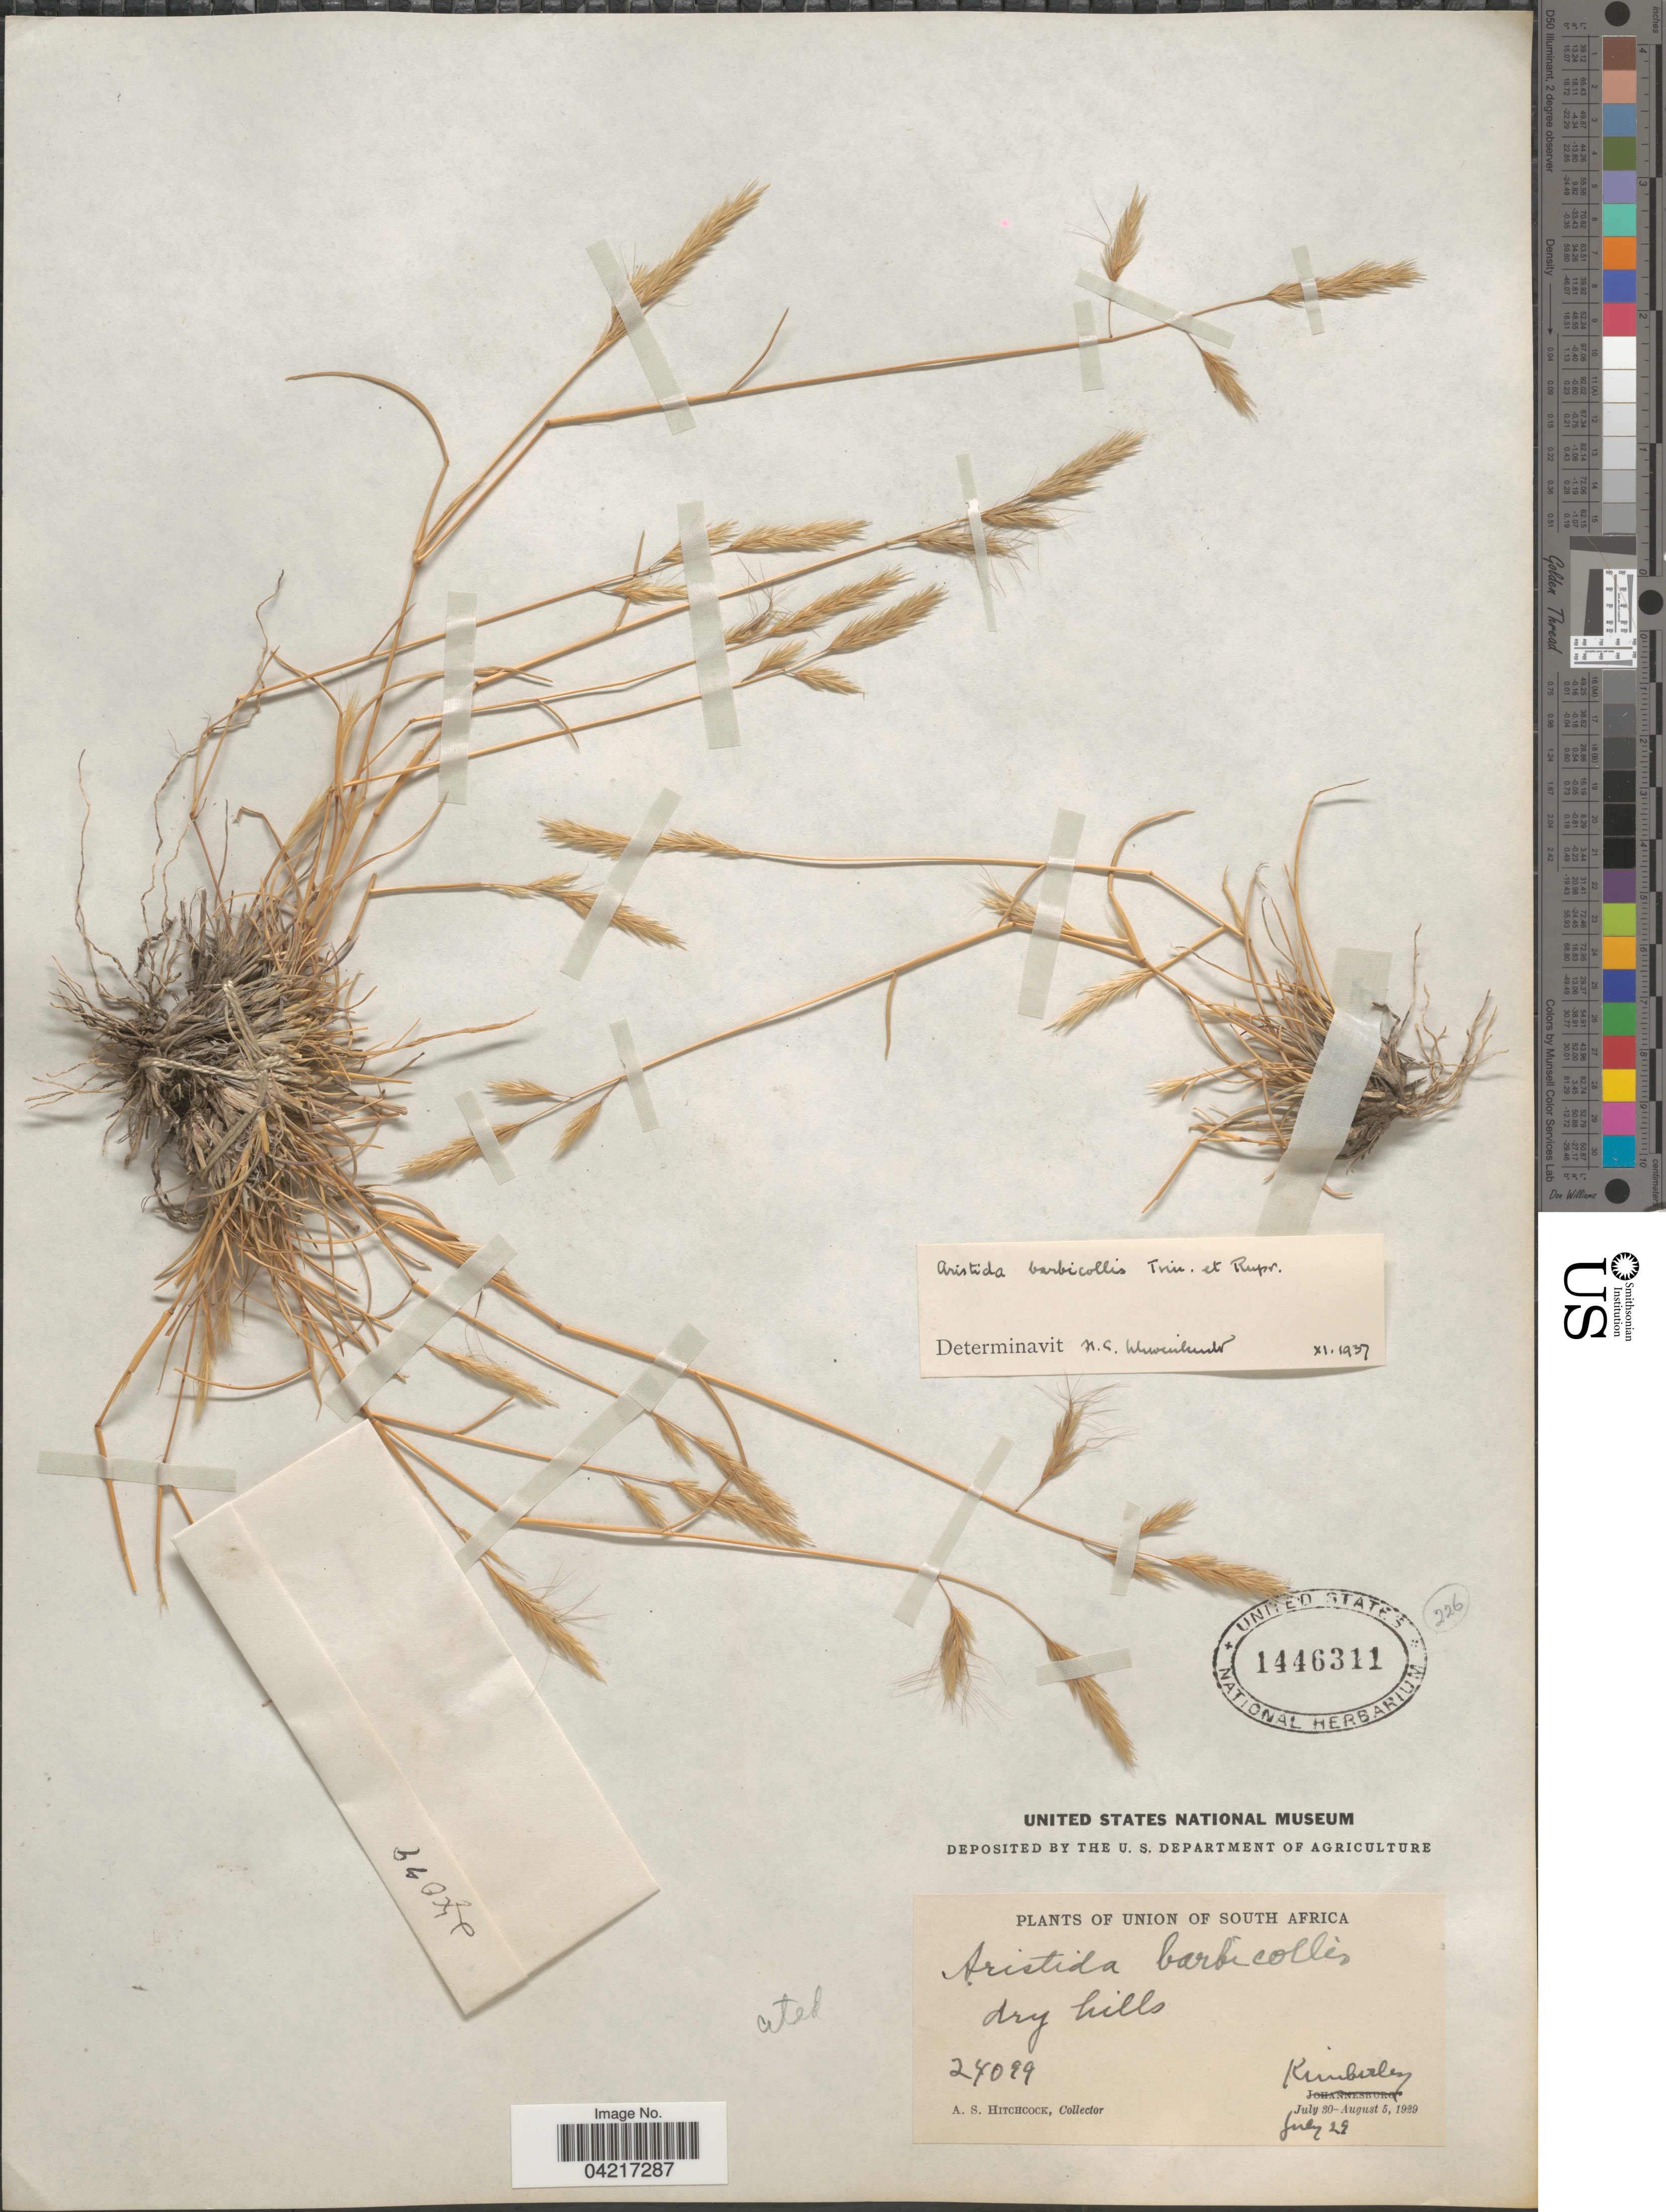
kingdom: Plantae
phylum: Tracheophyta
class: Liliopsida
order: Poales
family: Poaceae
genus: Aristida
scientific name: Aristida barbicollis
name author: Trin. & Rupr.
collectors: A. S. Hitchcock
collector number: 24099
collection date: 1929-07-29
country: South Africa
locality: Union of South Africa. Dry hills. Kimberley.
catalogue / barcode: US 1446311